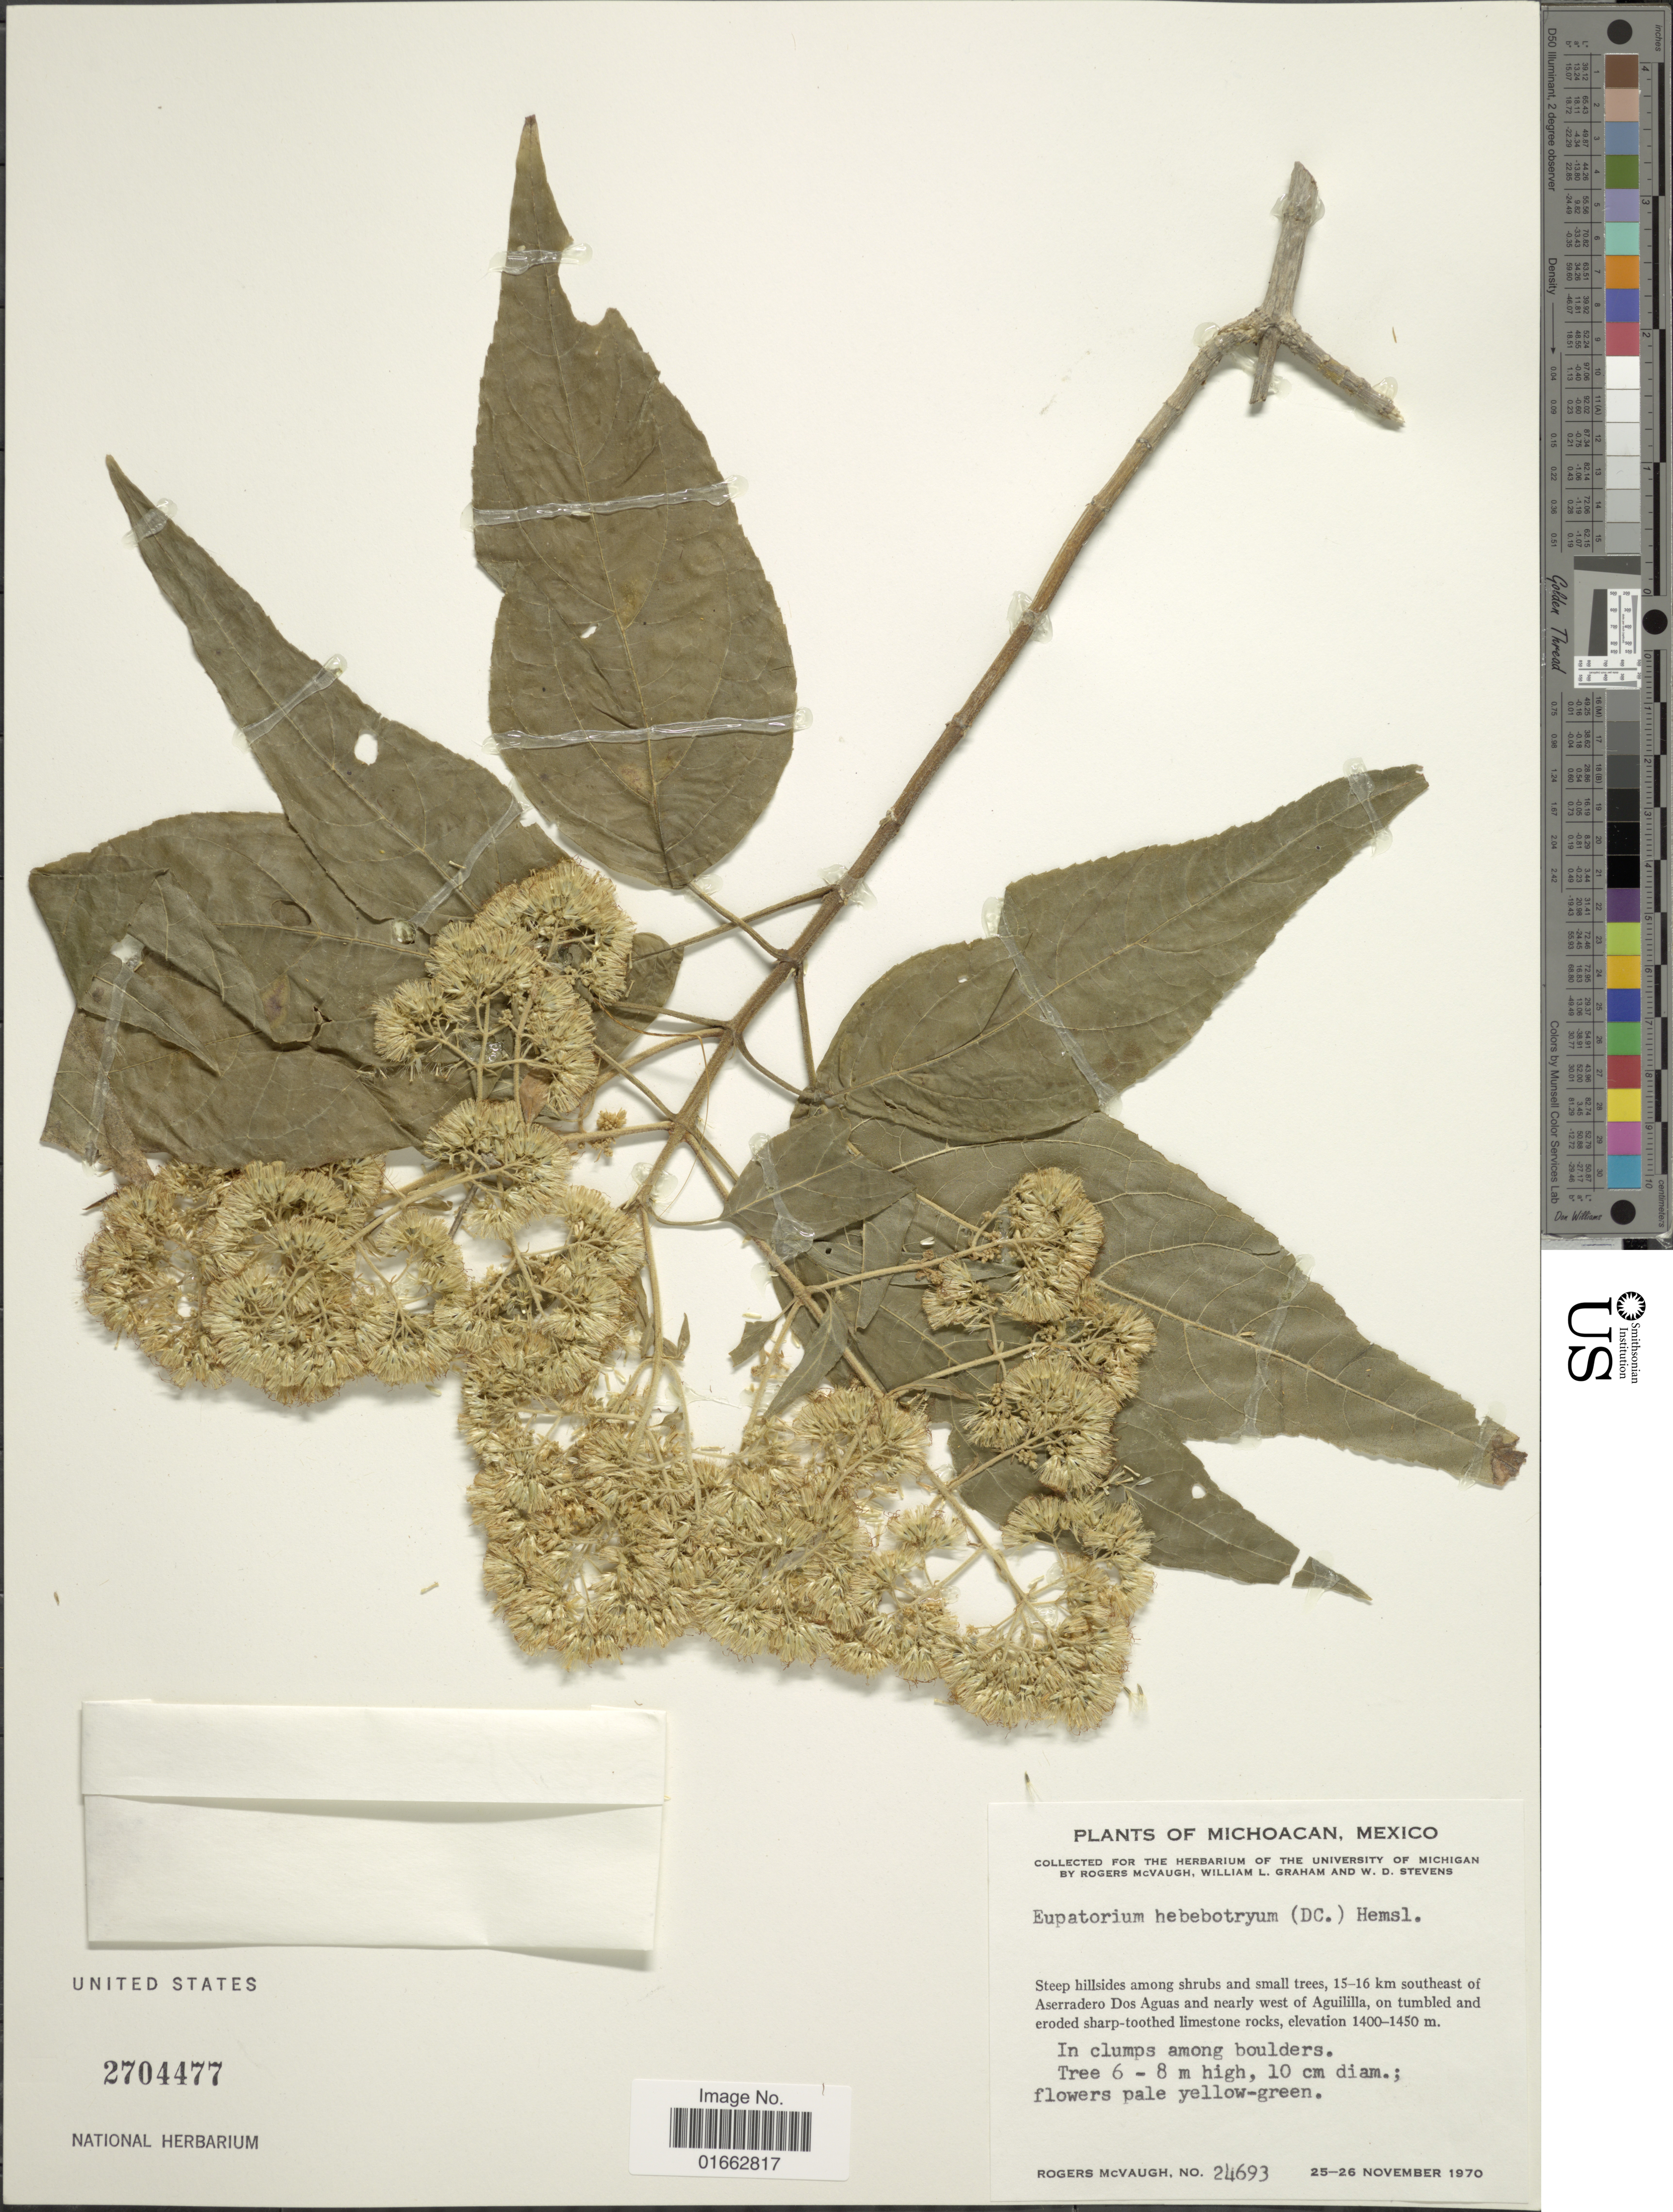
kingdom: Plantae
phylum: Tracheophyta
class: Magnoliopsida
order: Asterales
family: Asteraceae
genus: Critonia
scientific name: Critonia hebebotrya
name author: DC.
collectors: R. McVaugh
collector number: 24693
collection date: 1970-11-25/1970-11-26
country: Mexico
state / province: Michoacán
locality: Steep hillsides among shrubs and small trees, 15-16 km southeast of Aserradero Dos Aguas and nearly west of Aguililla, on tumbled and eroded sharp-toothed limestone rocks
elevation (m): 1400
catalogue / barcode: US 2704477